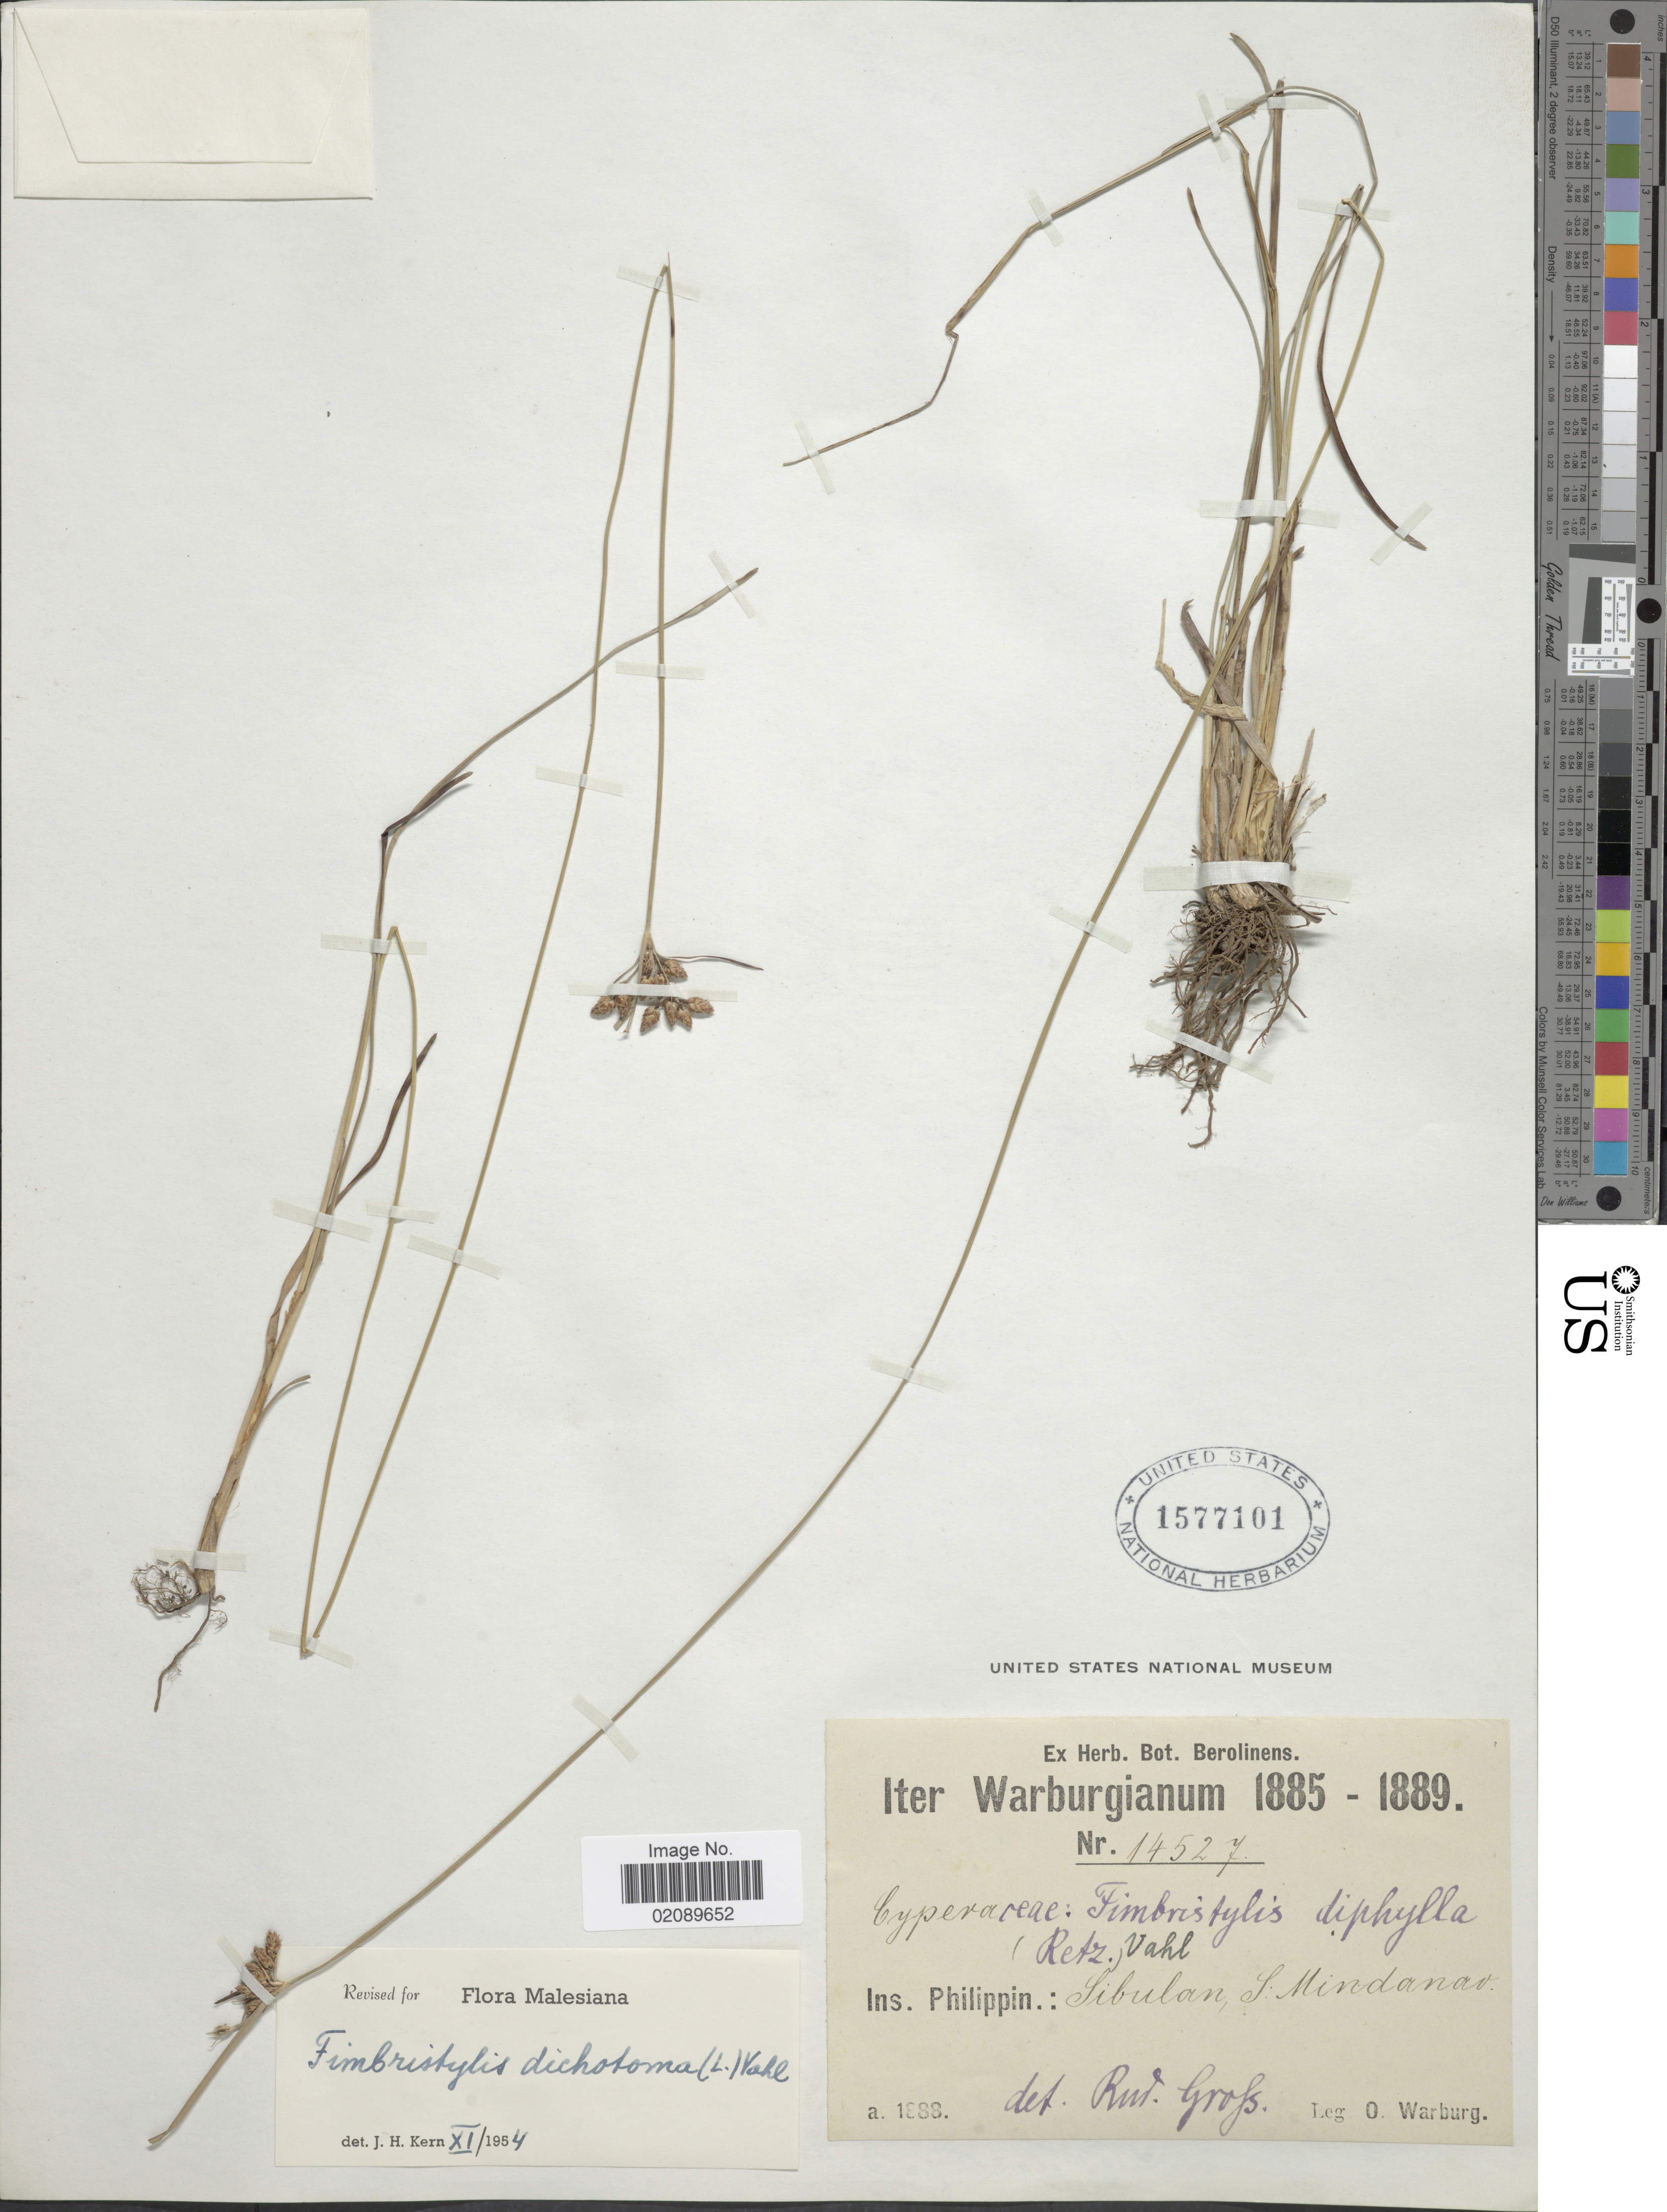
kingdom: Plantae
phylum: Tracheophyta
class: Liliopsida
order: Poales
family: Cyperaceae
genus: Fimbristylis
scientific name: Fimbristylis dichotoma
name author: (L.) Vahl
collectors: O. Warburg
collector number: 14527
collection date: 1888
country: Philippines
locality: Ins. Philippin, Sibulan, S. Mindanao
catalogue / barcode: US 1577101